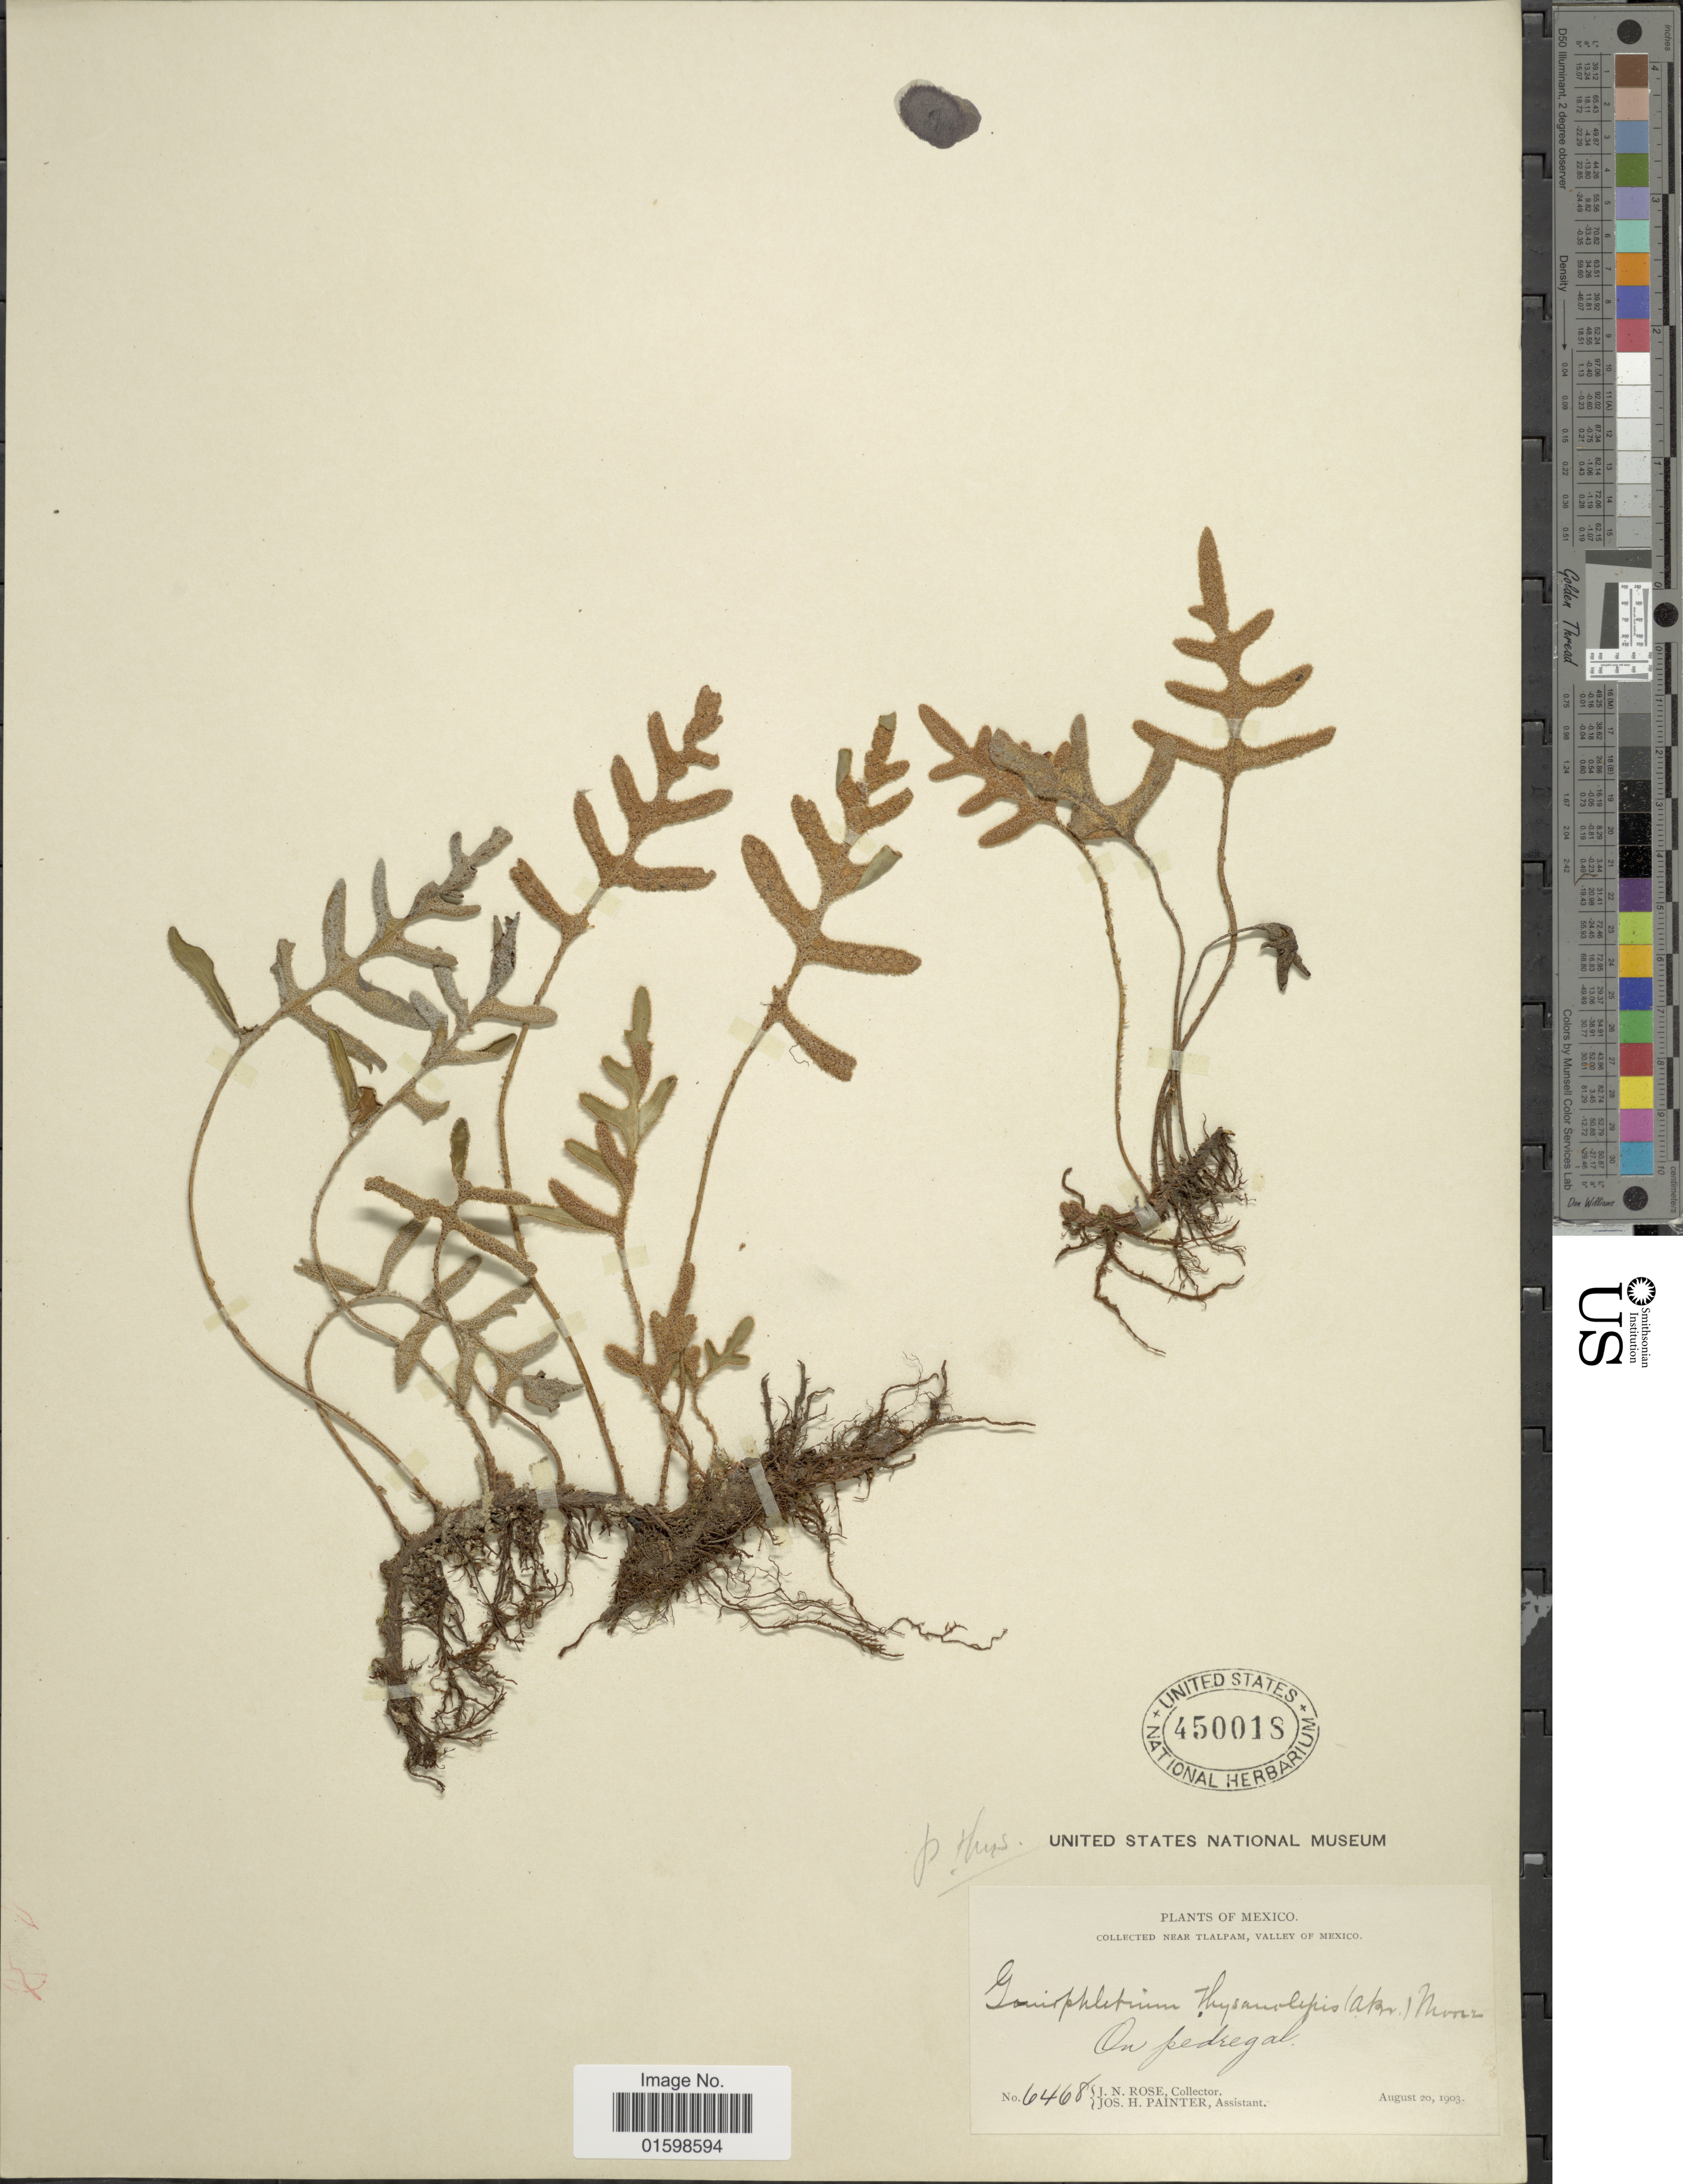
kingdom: Plantae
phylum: Tracheophyta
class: Polypodiopsida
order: Polypodiales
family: Polypodiaceae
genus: Pleopeltis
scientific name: Pleopeltis thyssanolepis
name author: (A. Braun ex Klotzsch) E.G. Andrews & Windham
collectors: J. N. Rose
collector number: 6468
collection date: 1903-08-20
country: Mexico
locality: Near Tlalpam, Valley of Mexico, on pedregal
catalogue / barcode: US 450018